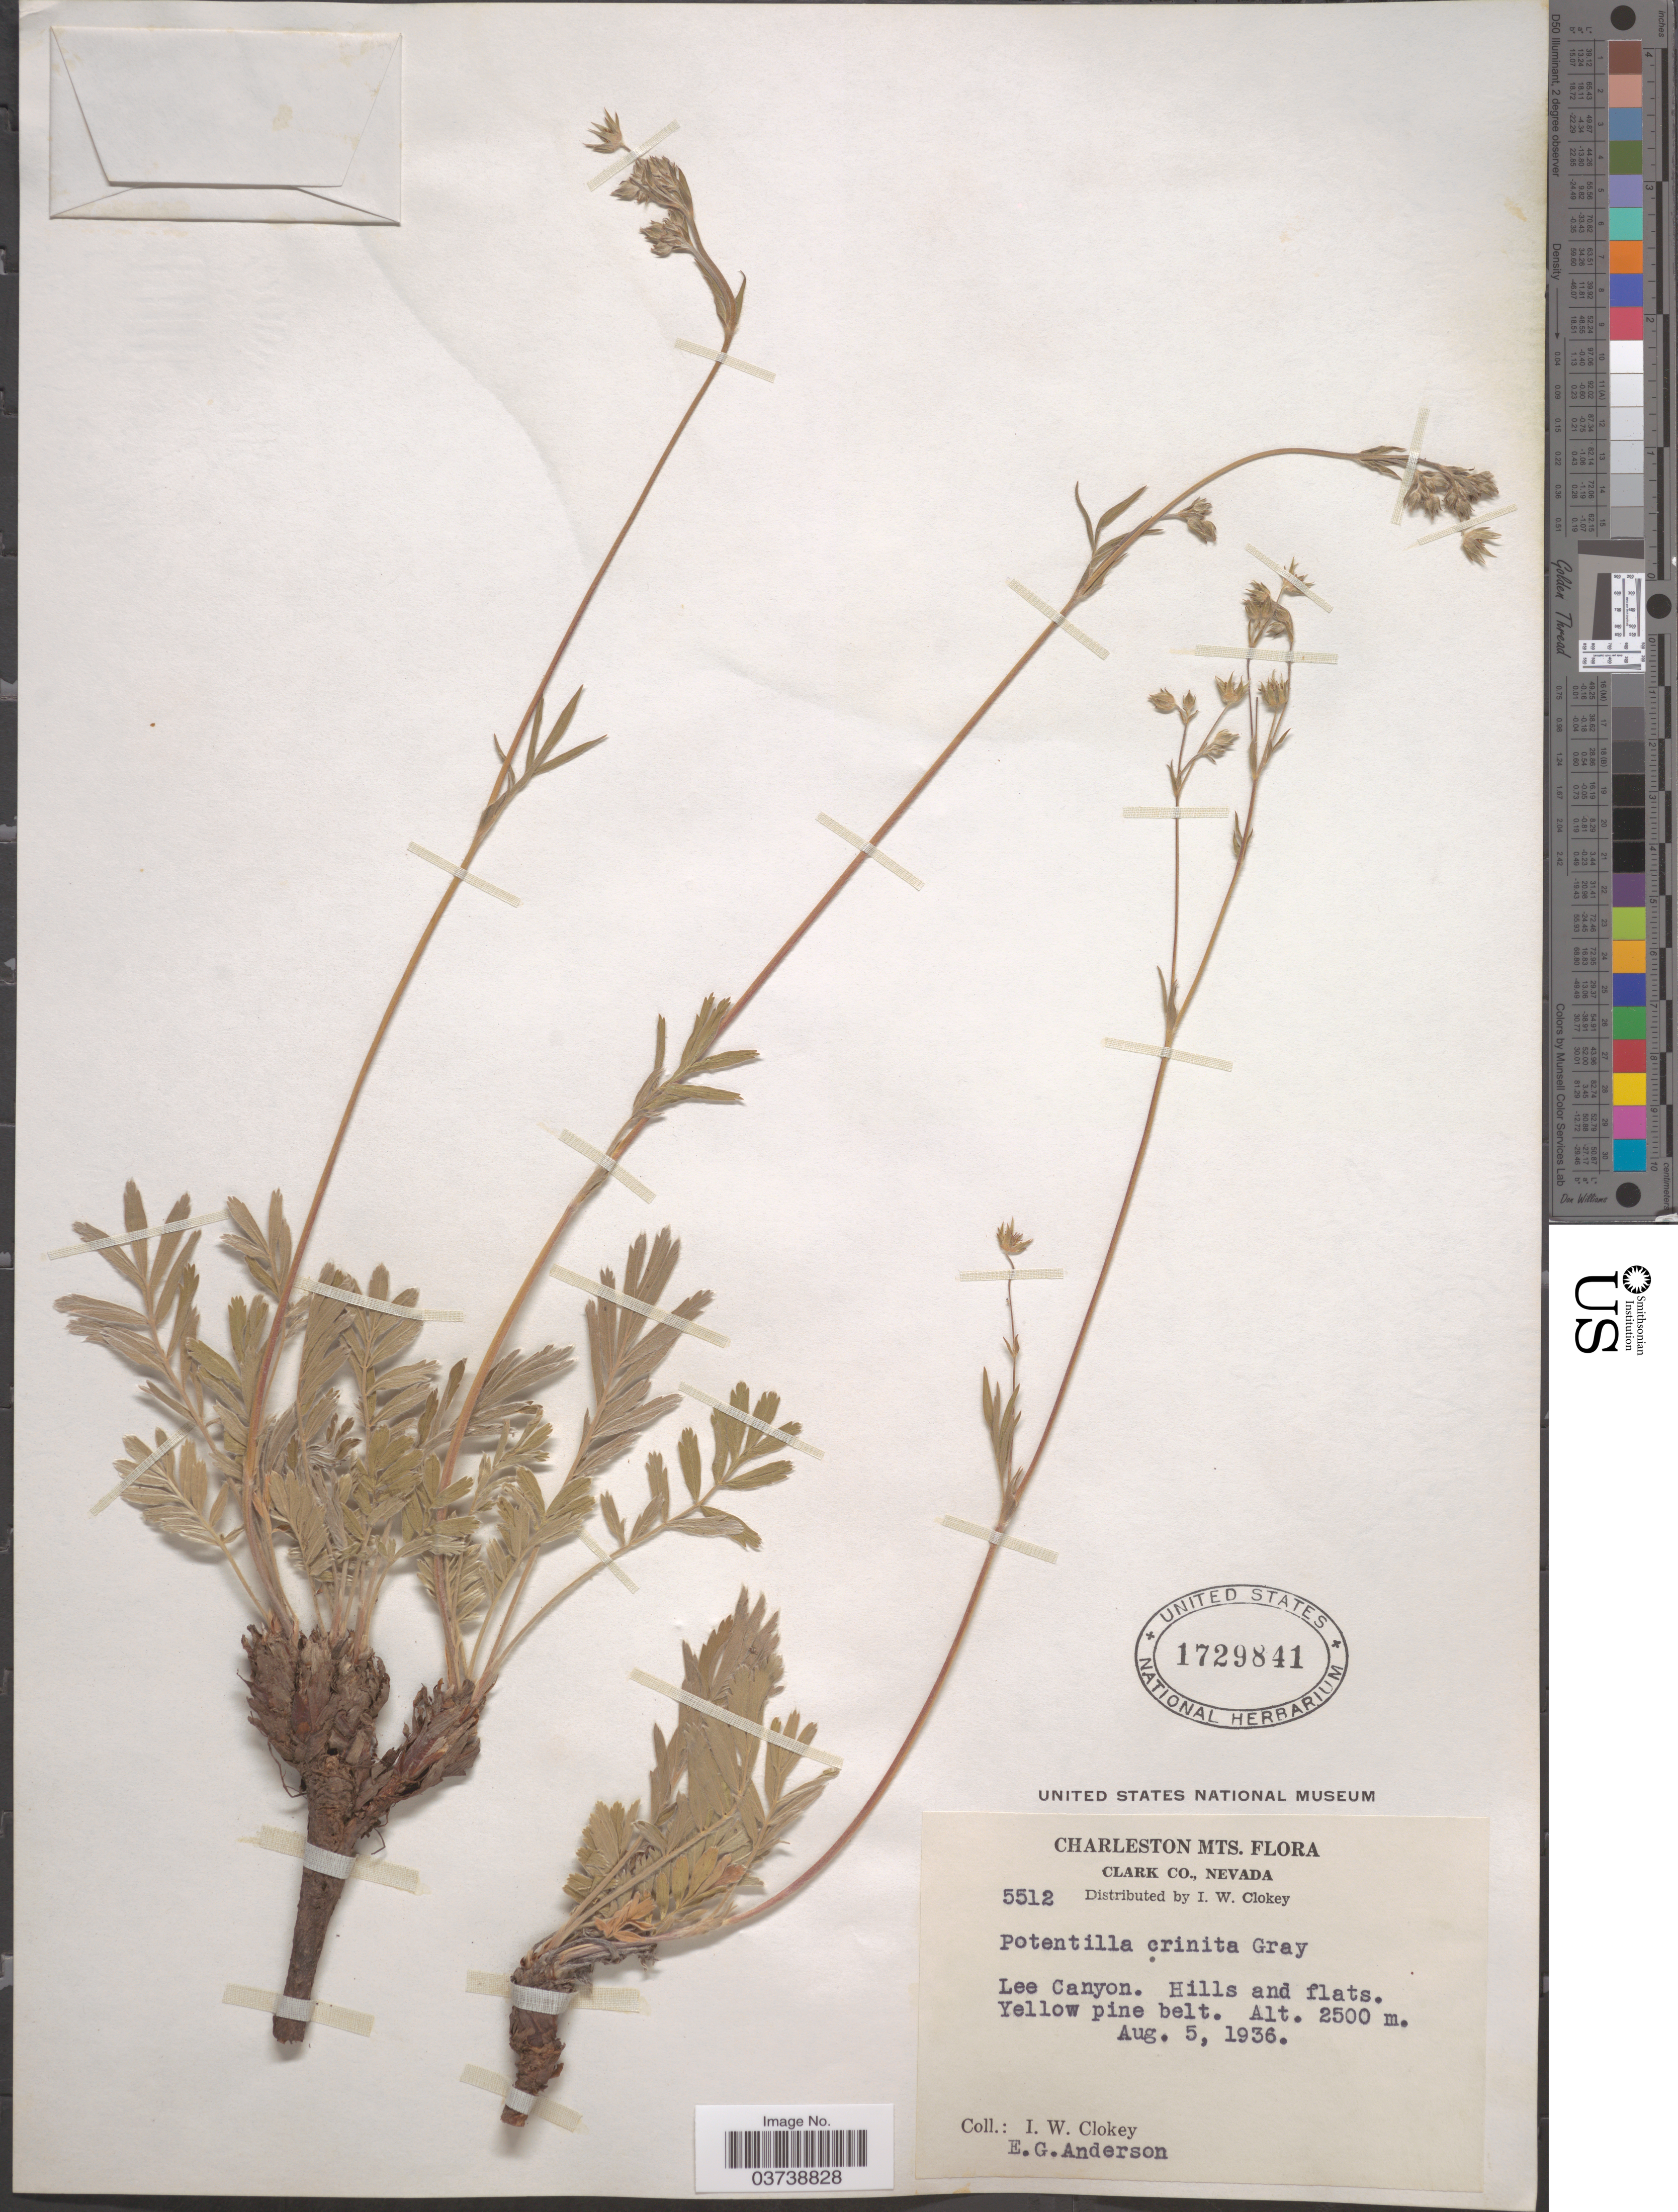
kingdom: Plantae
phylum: Tracheophyta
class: Magnoliopsida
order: Rosales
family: Rosaceae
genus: Potentilla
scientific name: Potentilla crinita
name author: A. Gray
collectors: I. W. Clokey & E. G. Anderson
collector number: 5512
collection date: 1936-08-05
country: United States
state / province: Nevada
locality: Charleston Mts. Clark Co. Lee Canyon.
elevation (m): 2500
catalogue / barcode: US 1729841